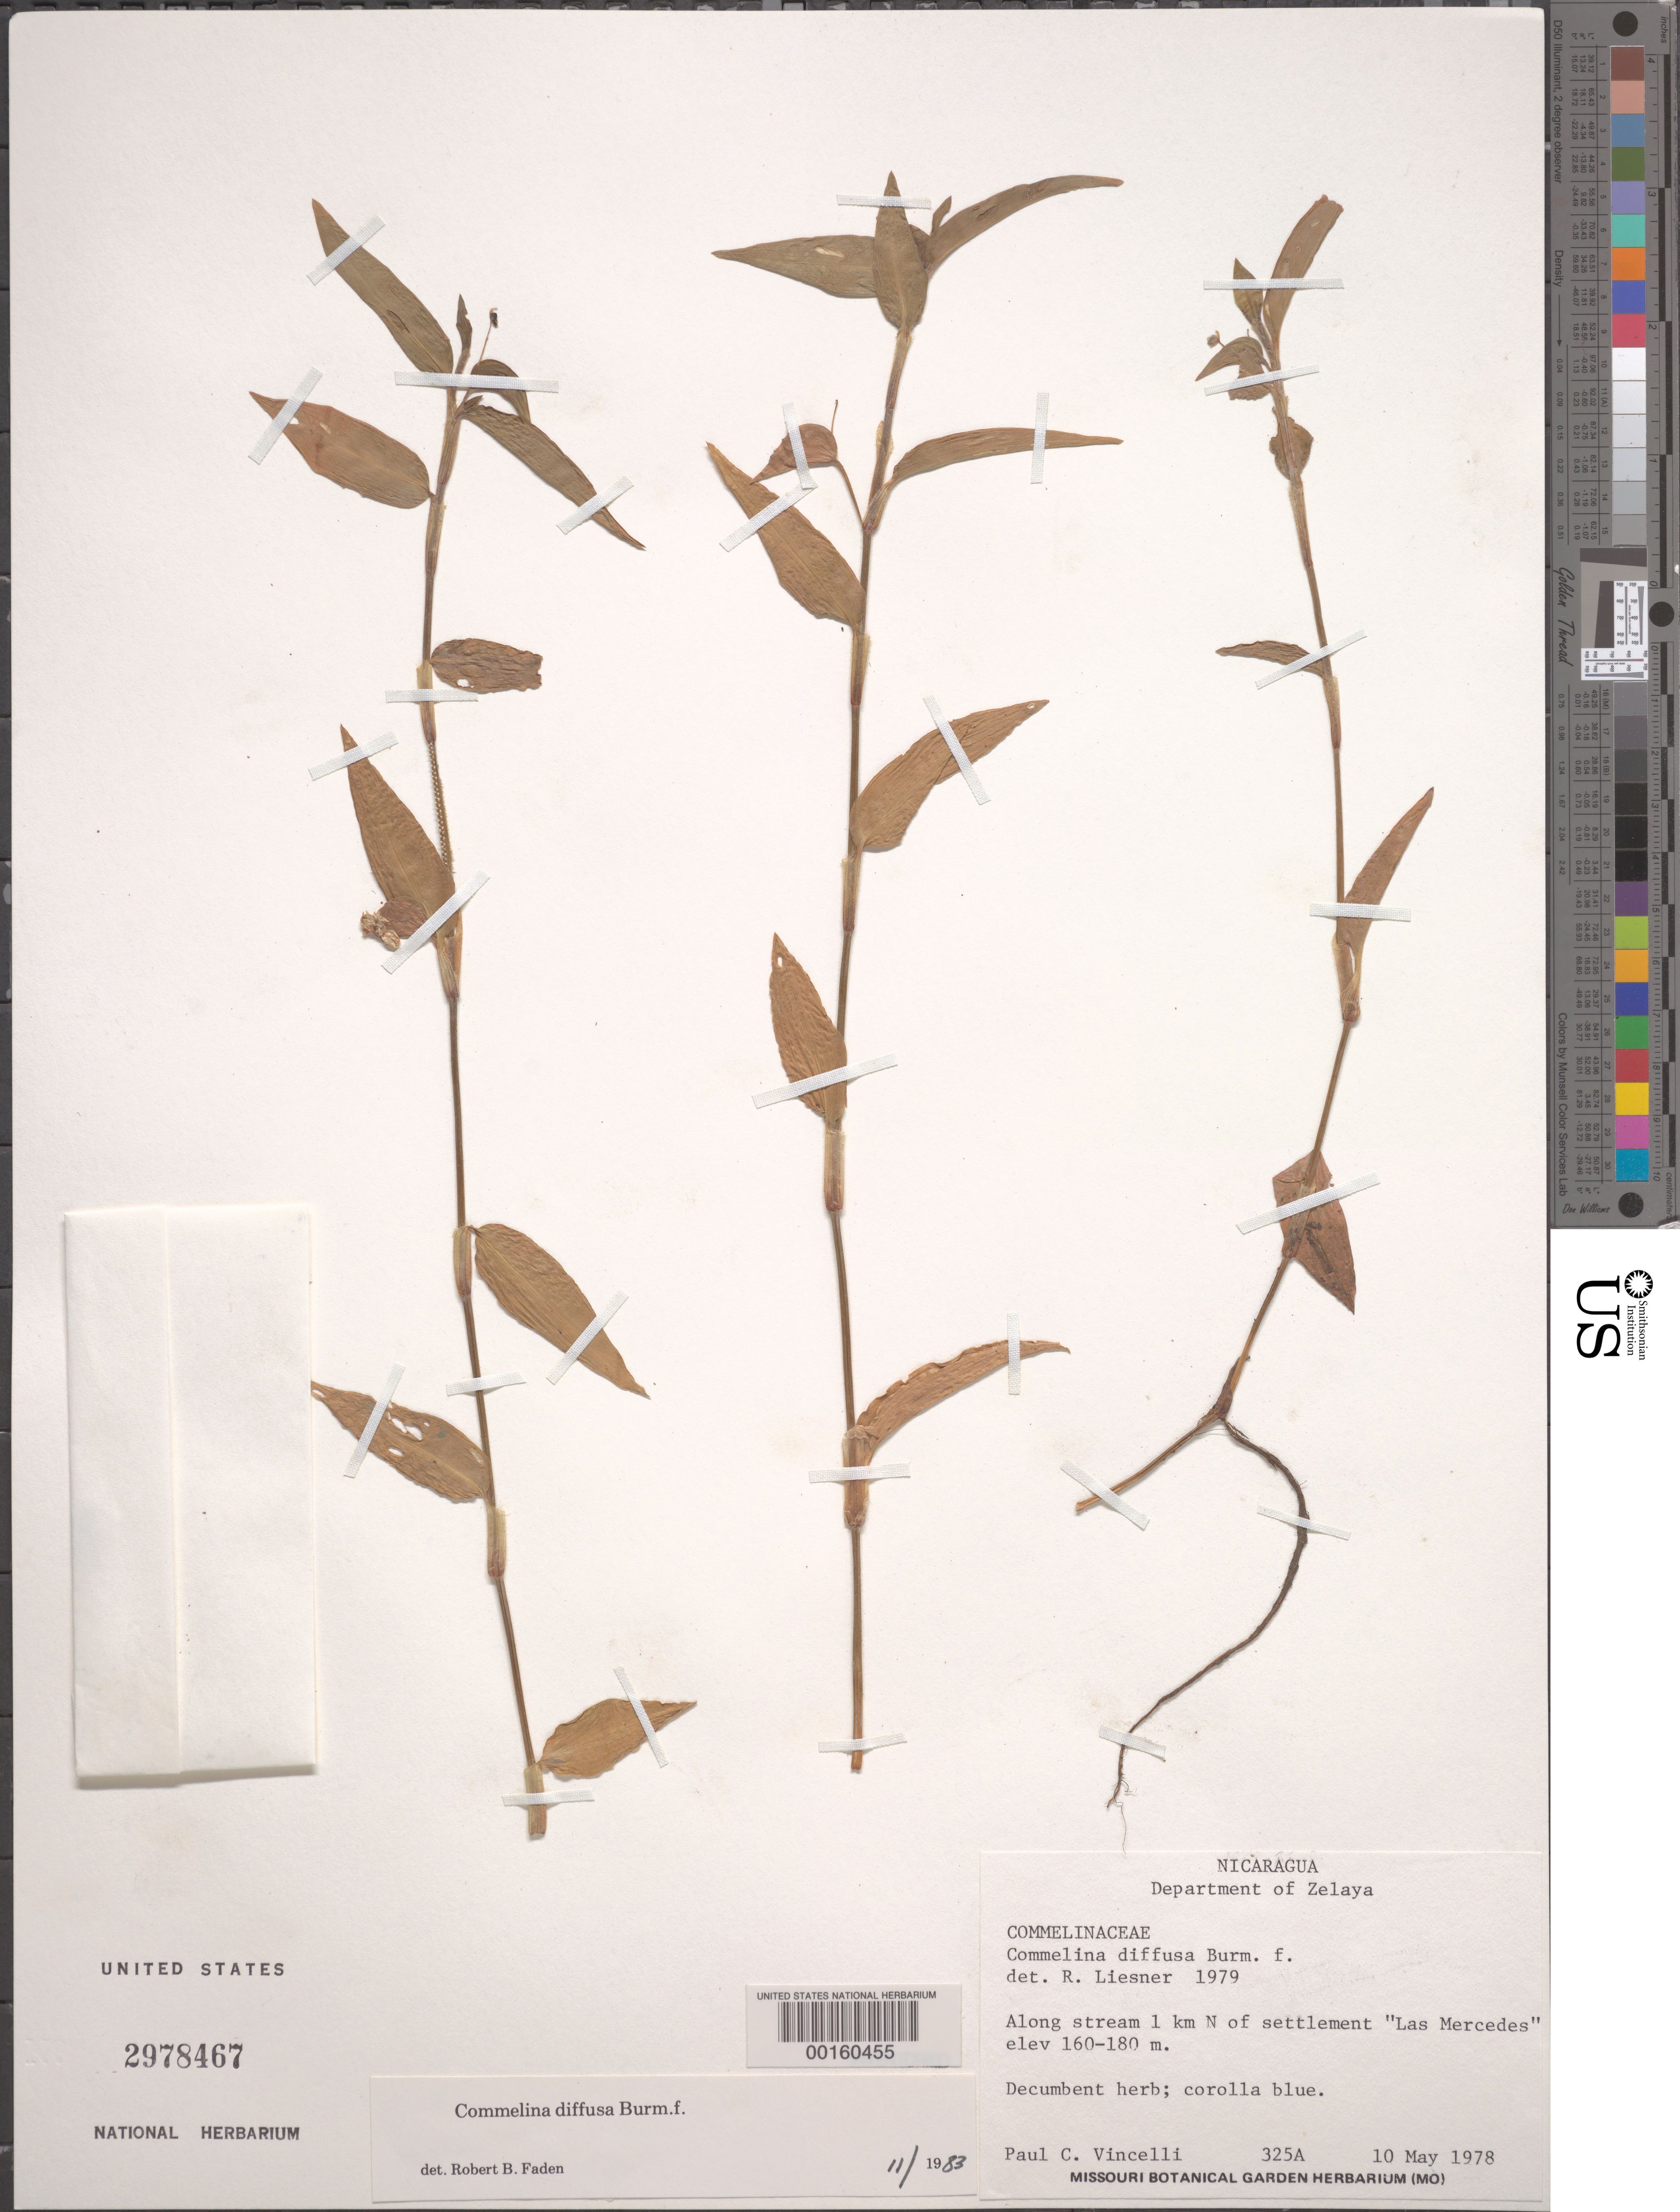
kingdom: Plantae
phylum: Tracheophyta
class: Liliopsida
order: Commelinales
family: Commelinaceae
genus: Commelina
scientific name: Commelina diffusa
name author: Burm. f.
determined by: Faden, Robert B., (US), Smithsonian Institution - National Museum of Natural History (UNITED STATES)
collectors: P. Vincelli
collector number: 325a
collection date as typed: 10 May 1978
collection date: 1978-05-10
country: Nicaragua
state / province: Atlántico Norte / Atlántico Sur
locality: N of "las mercedes"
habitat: Streambank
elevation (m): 160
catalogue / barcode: US 2978467